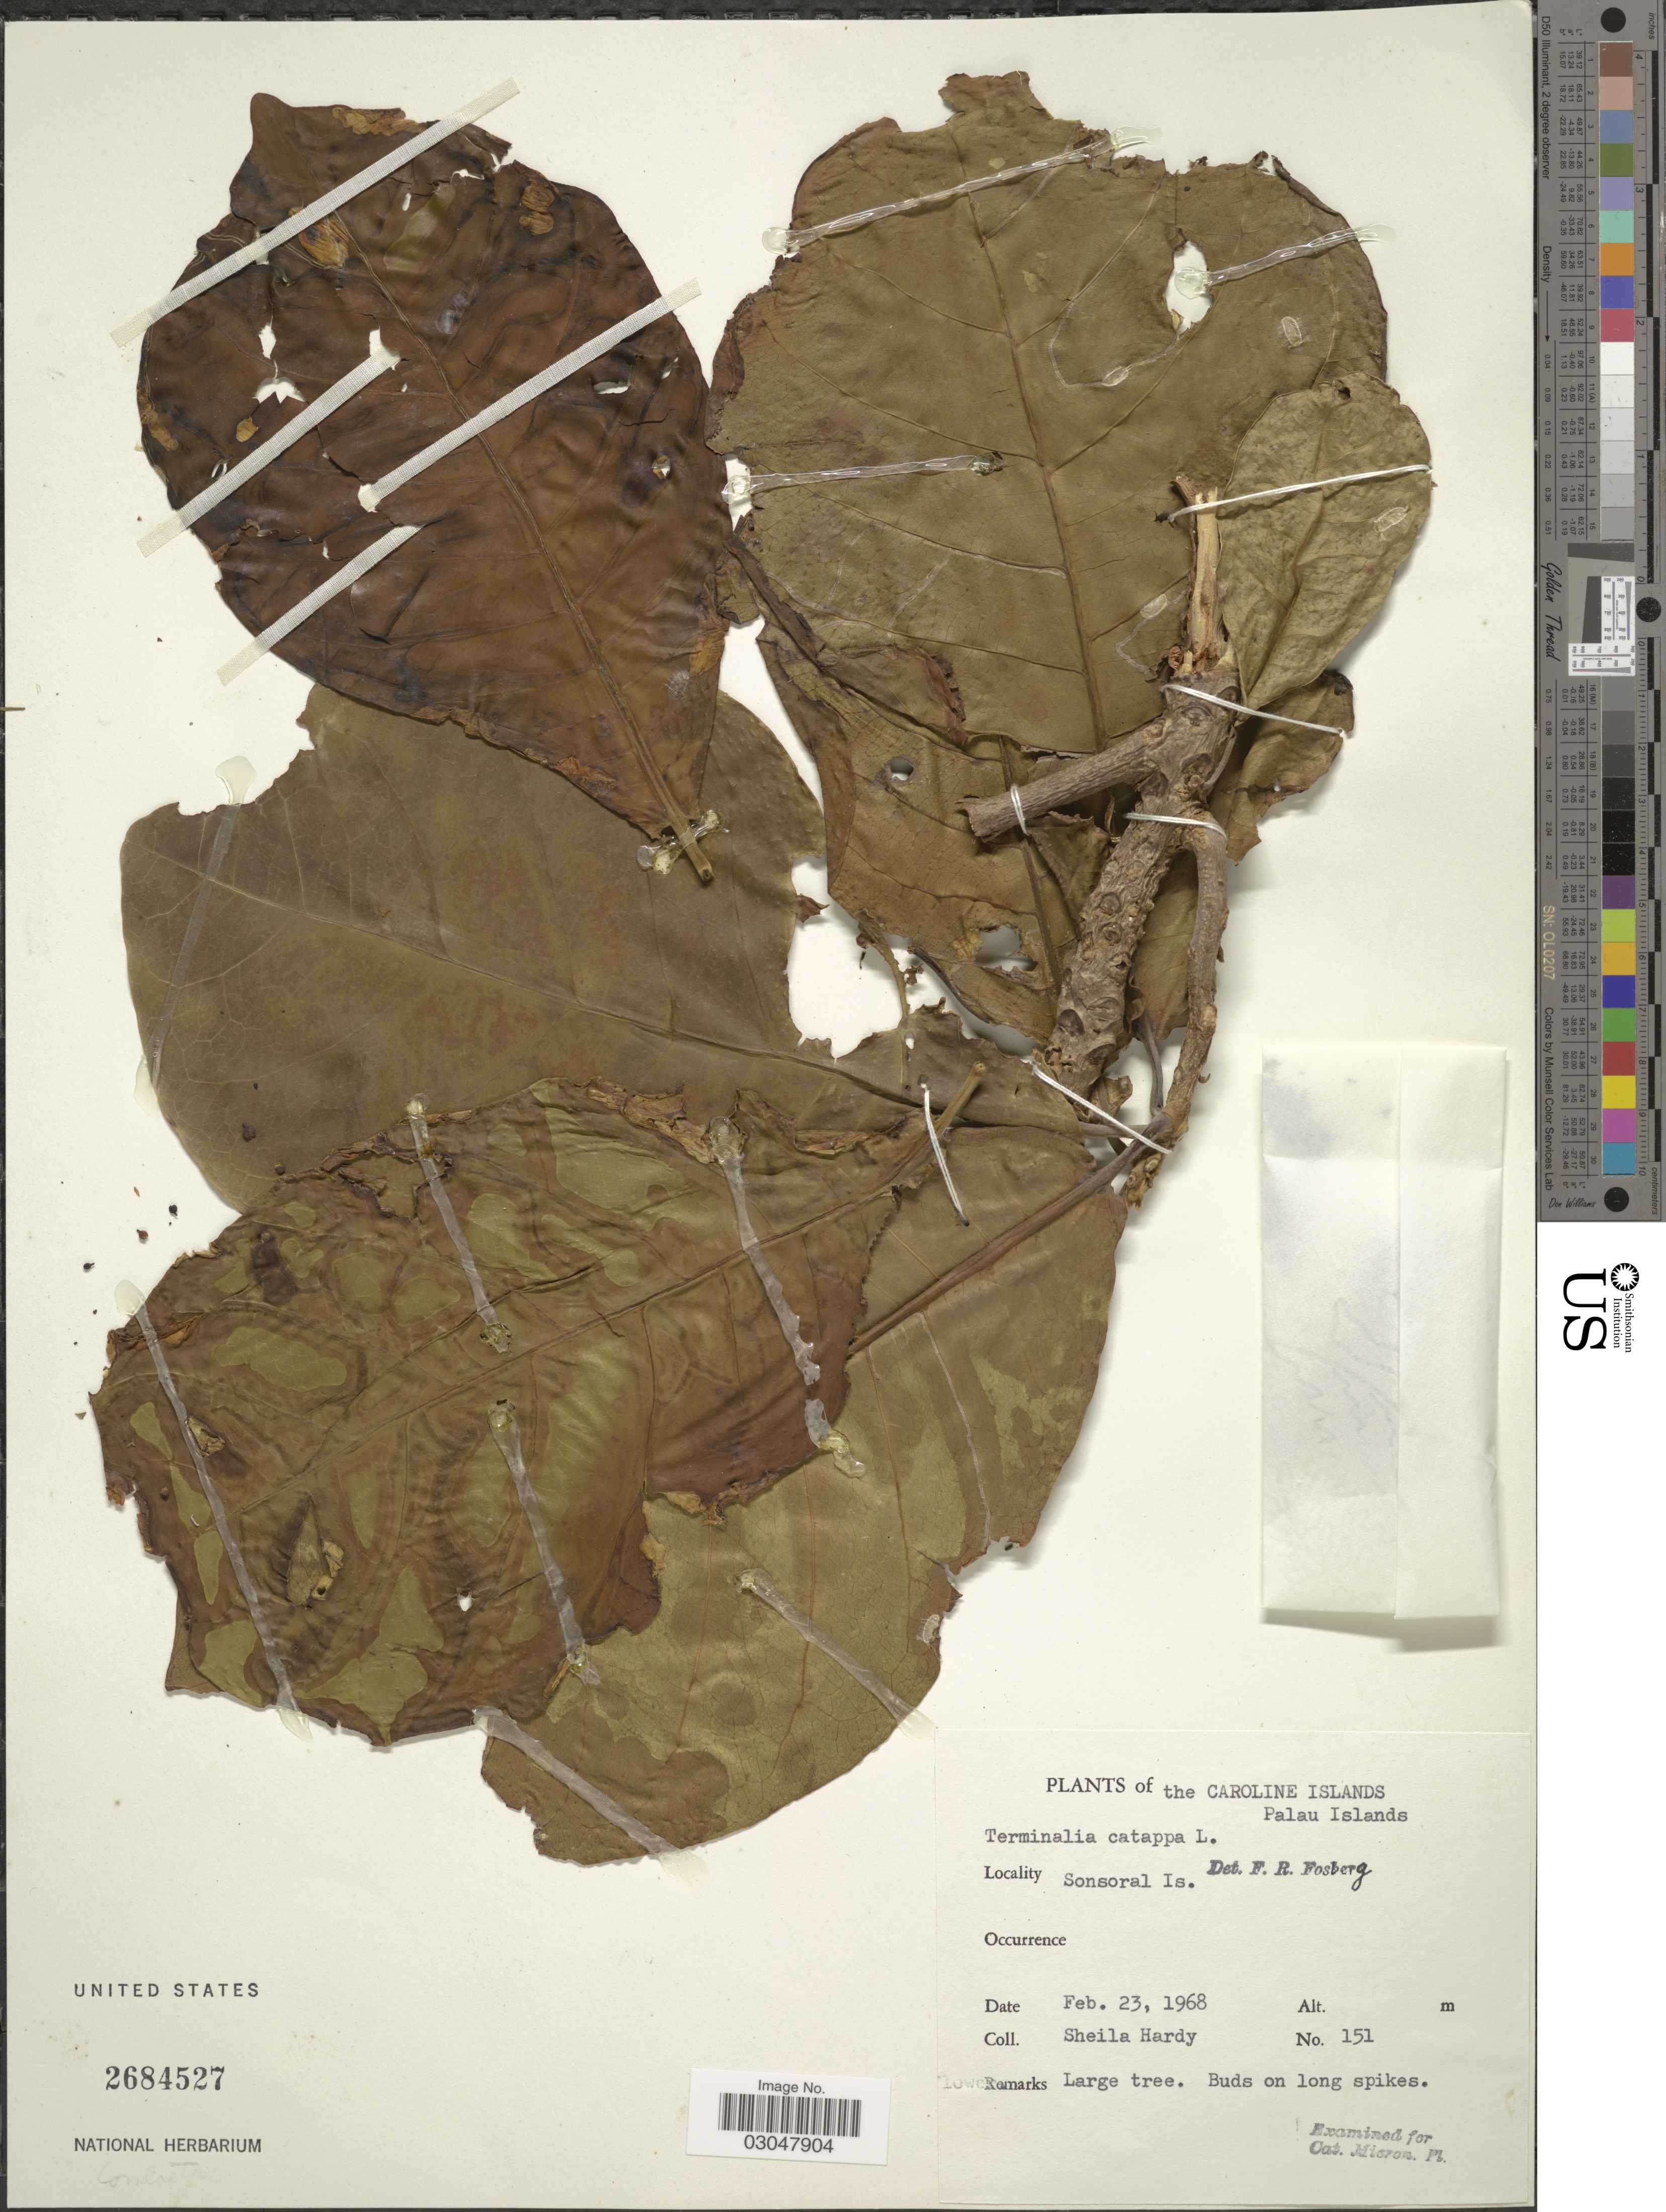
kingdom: Plantae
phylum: Tracheophyta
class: Magnoliopsida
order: Myrtales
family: Combretaceae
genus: Terminalia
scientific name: Terminalia catappa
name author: L.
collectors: S. Hardy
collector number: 151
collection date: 1968-02-23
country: Palau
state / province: Belau Outliers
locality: Caroline Islands. Palau Islands. Sonsoral Is.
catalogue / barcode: US 2684527